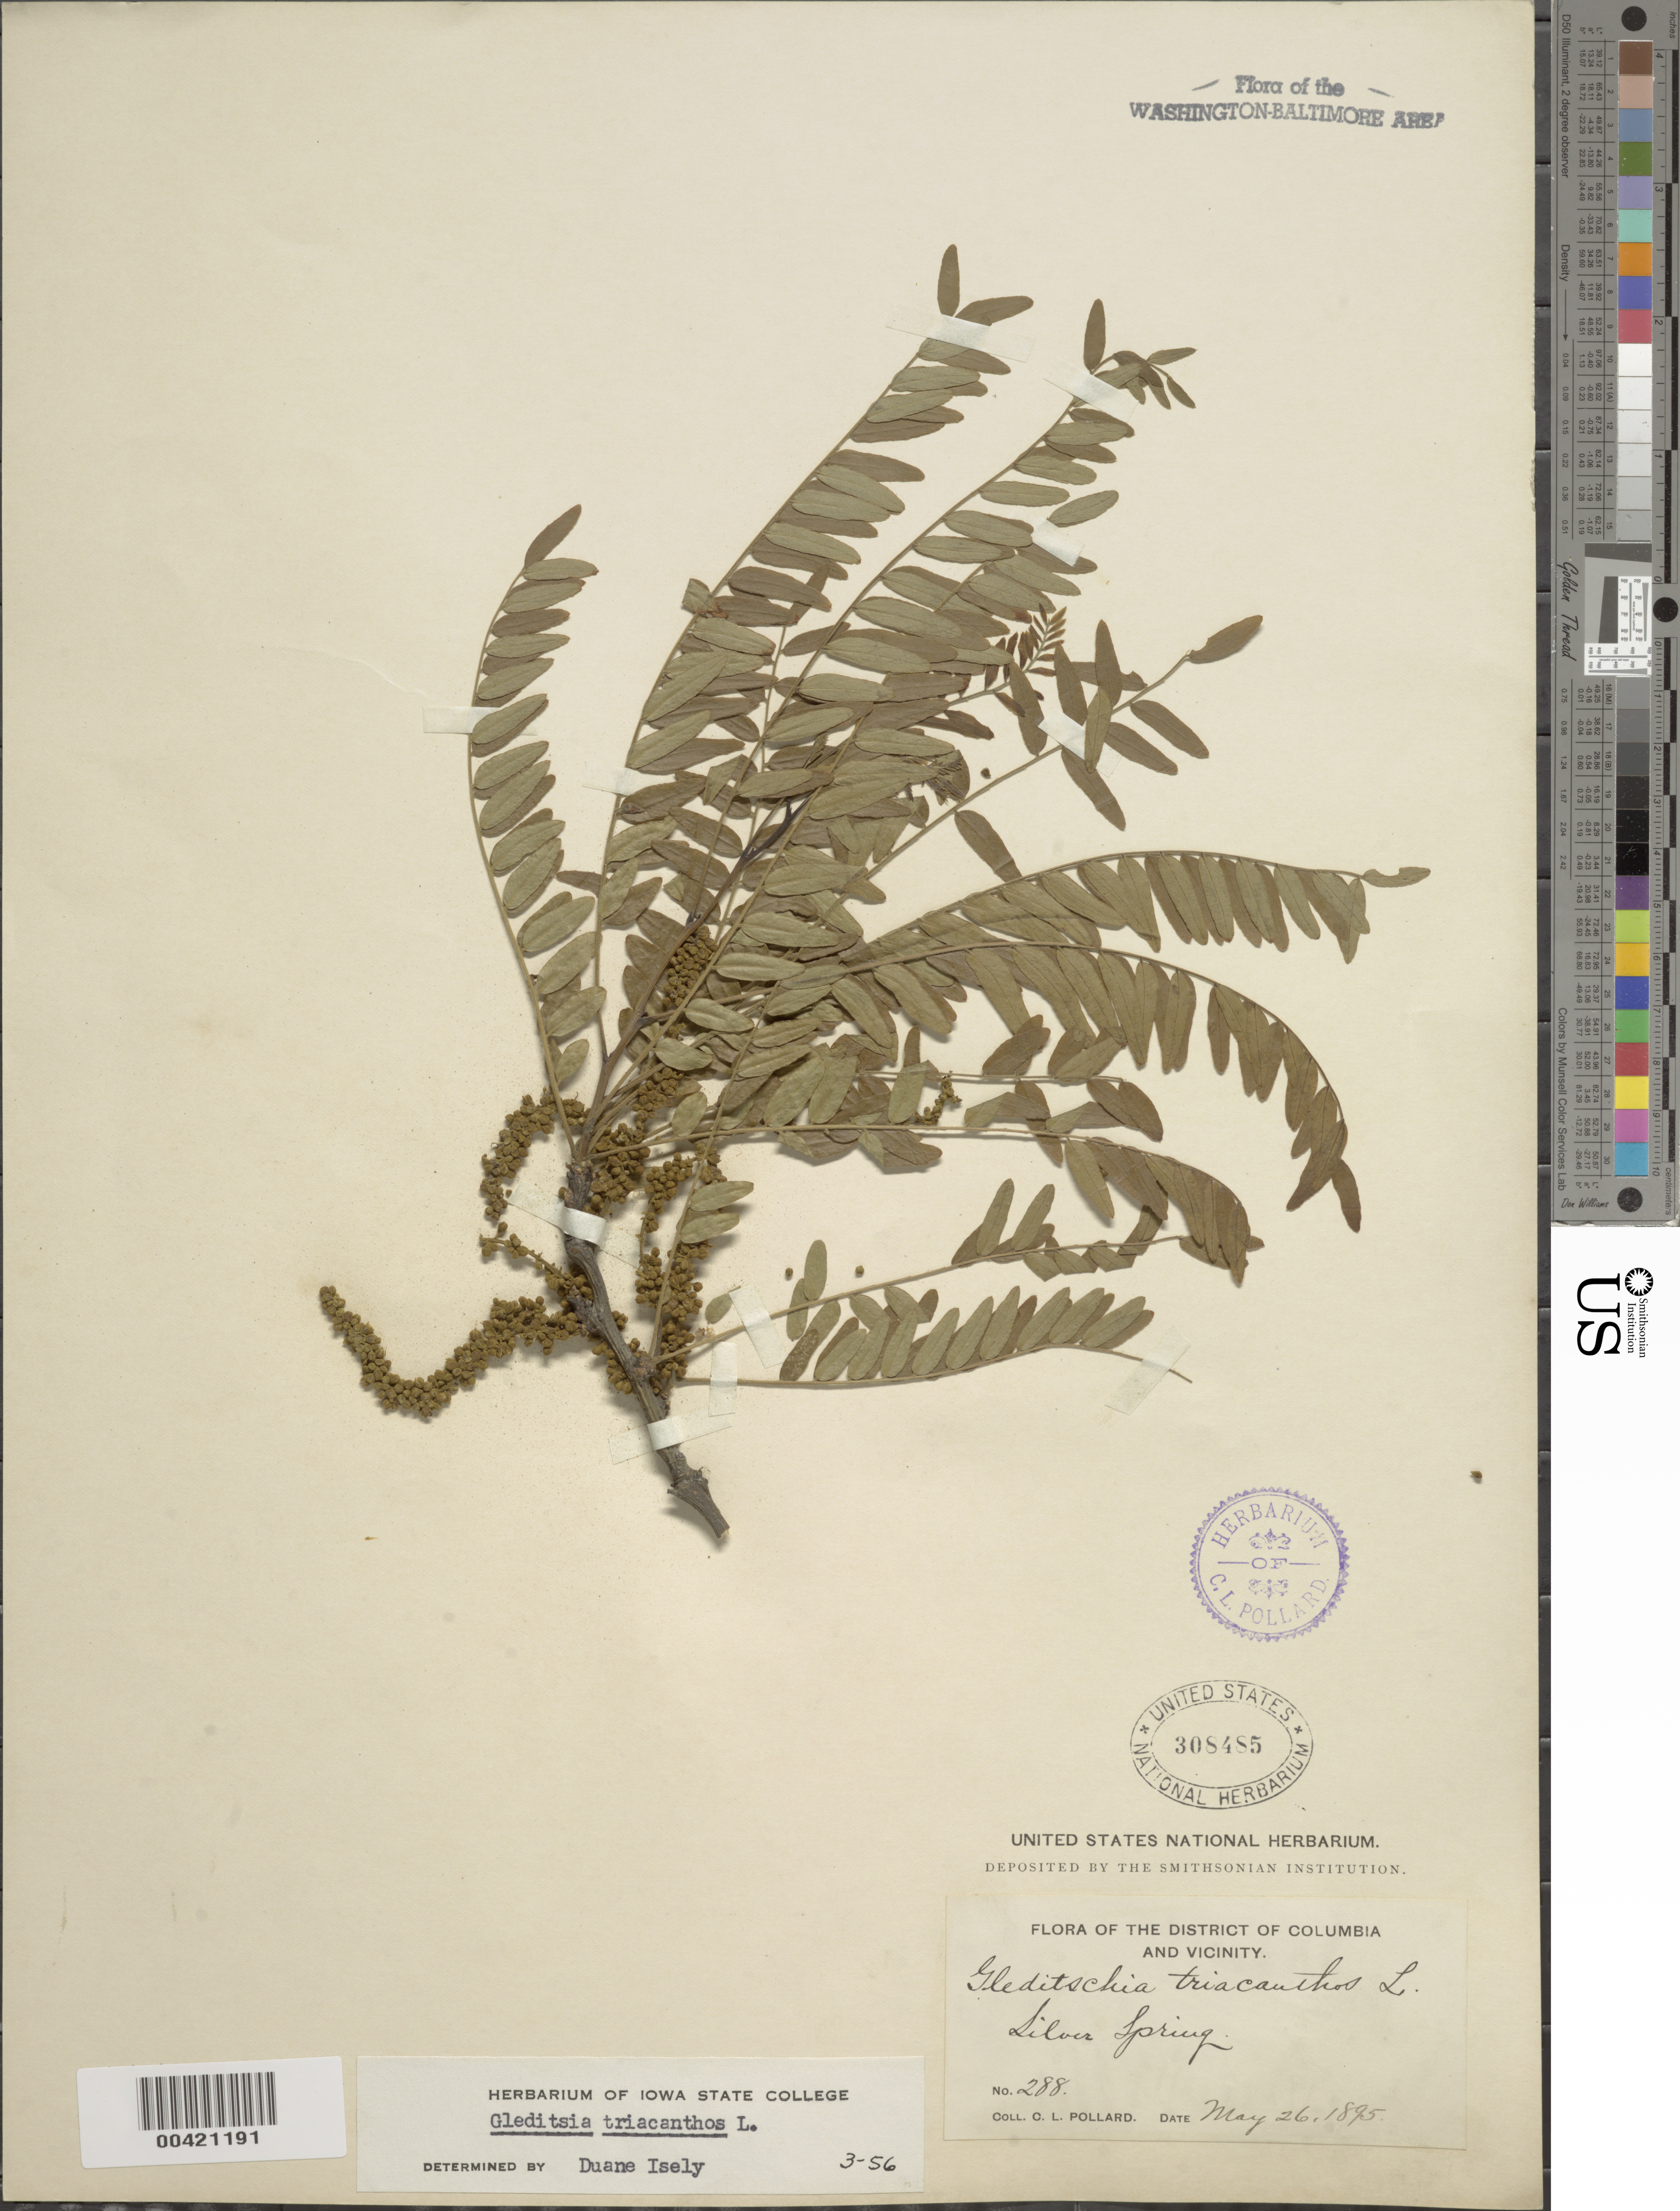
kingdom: Plantae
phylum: Tracheophyta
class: Magnoliopsida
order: Fabales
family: Fabaceae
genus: Gleditsia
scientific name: Gleditsia triacanthos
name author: L.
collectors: C. L. Pollard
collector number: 288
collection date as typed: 26 May 1895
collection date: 1895-05-26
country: United States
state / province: Maryland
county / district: Montgomery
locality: Silver Spring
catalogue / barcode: US 308485